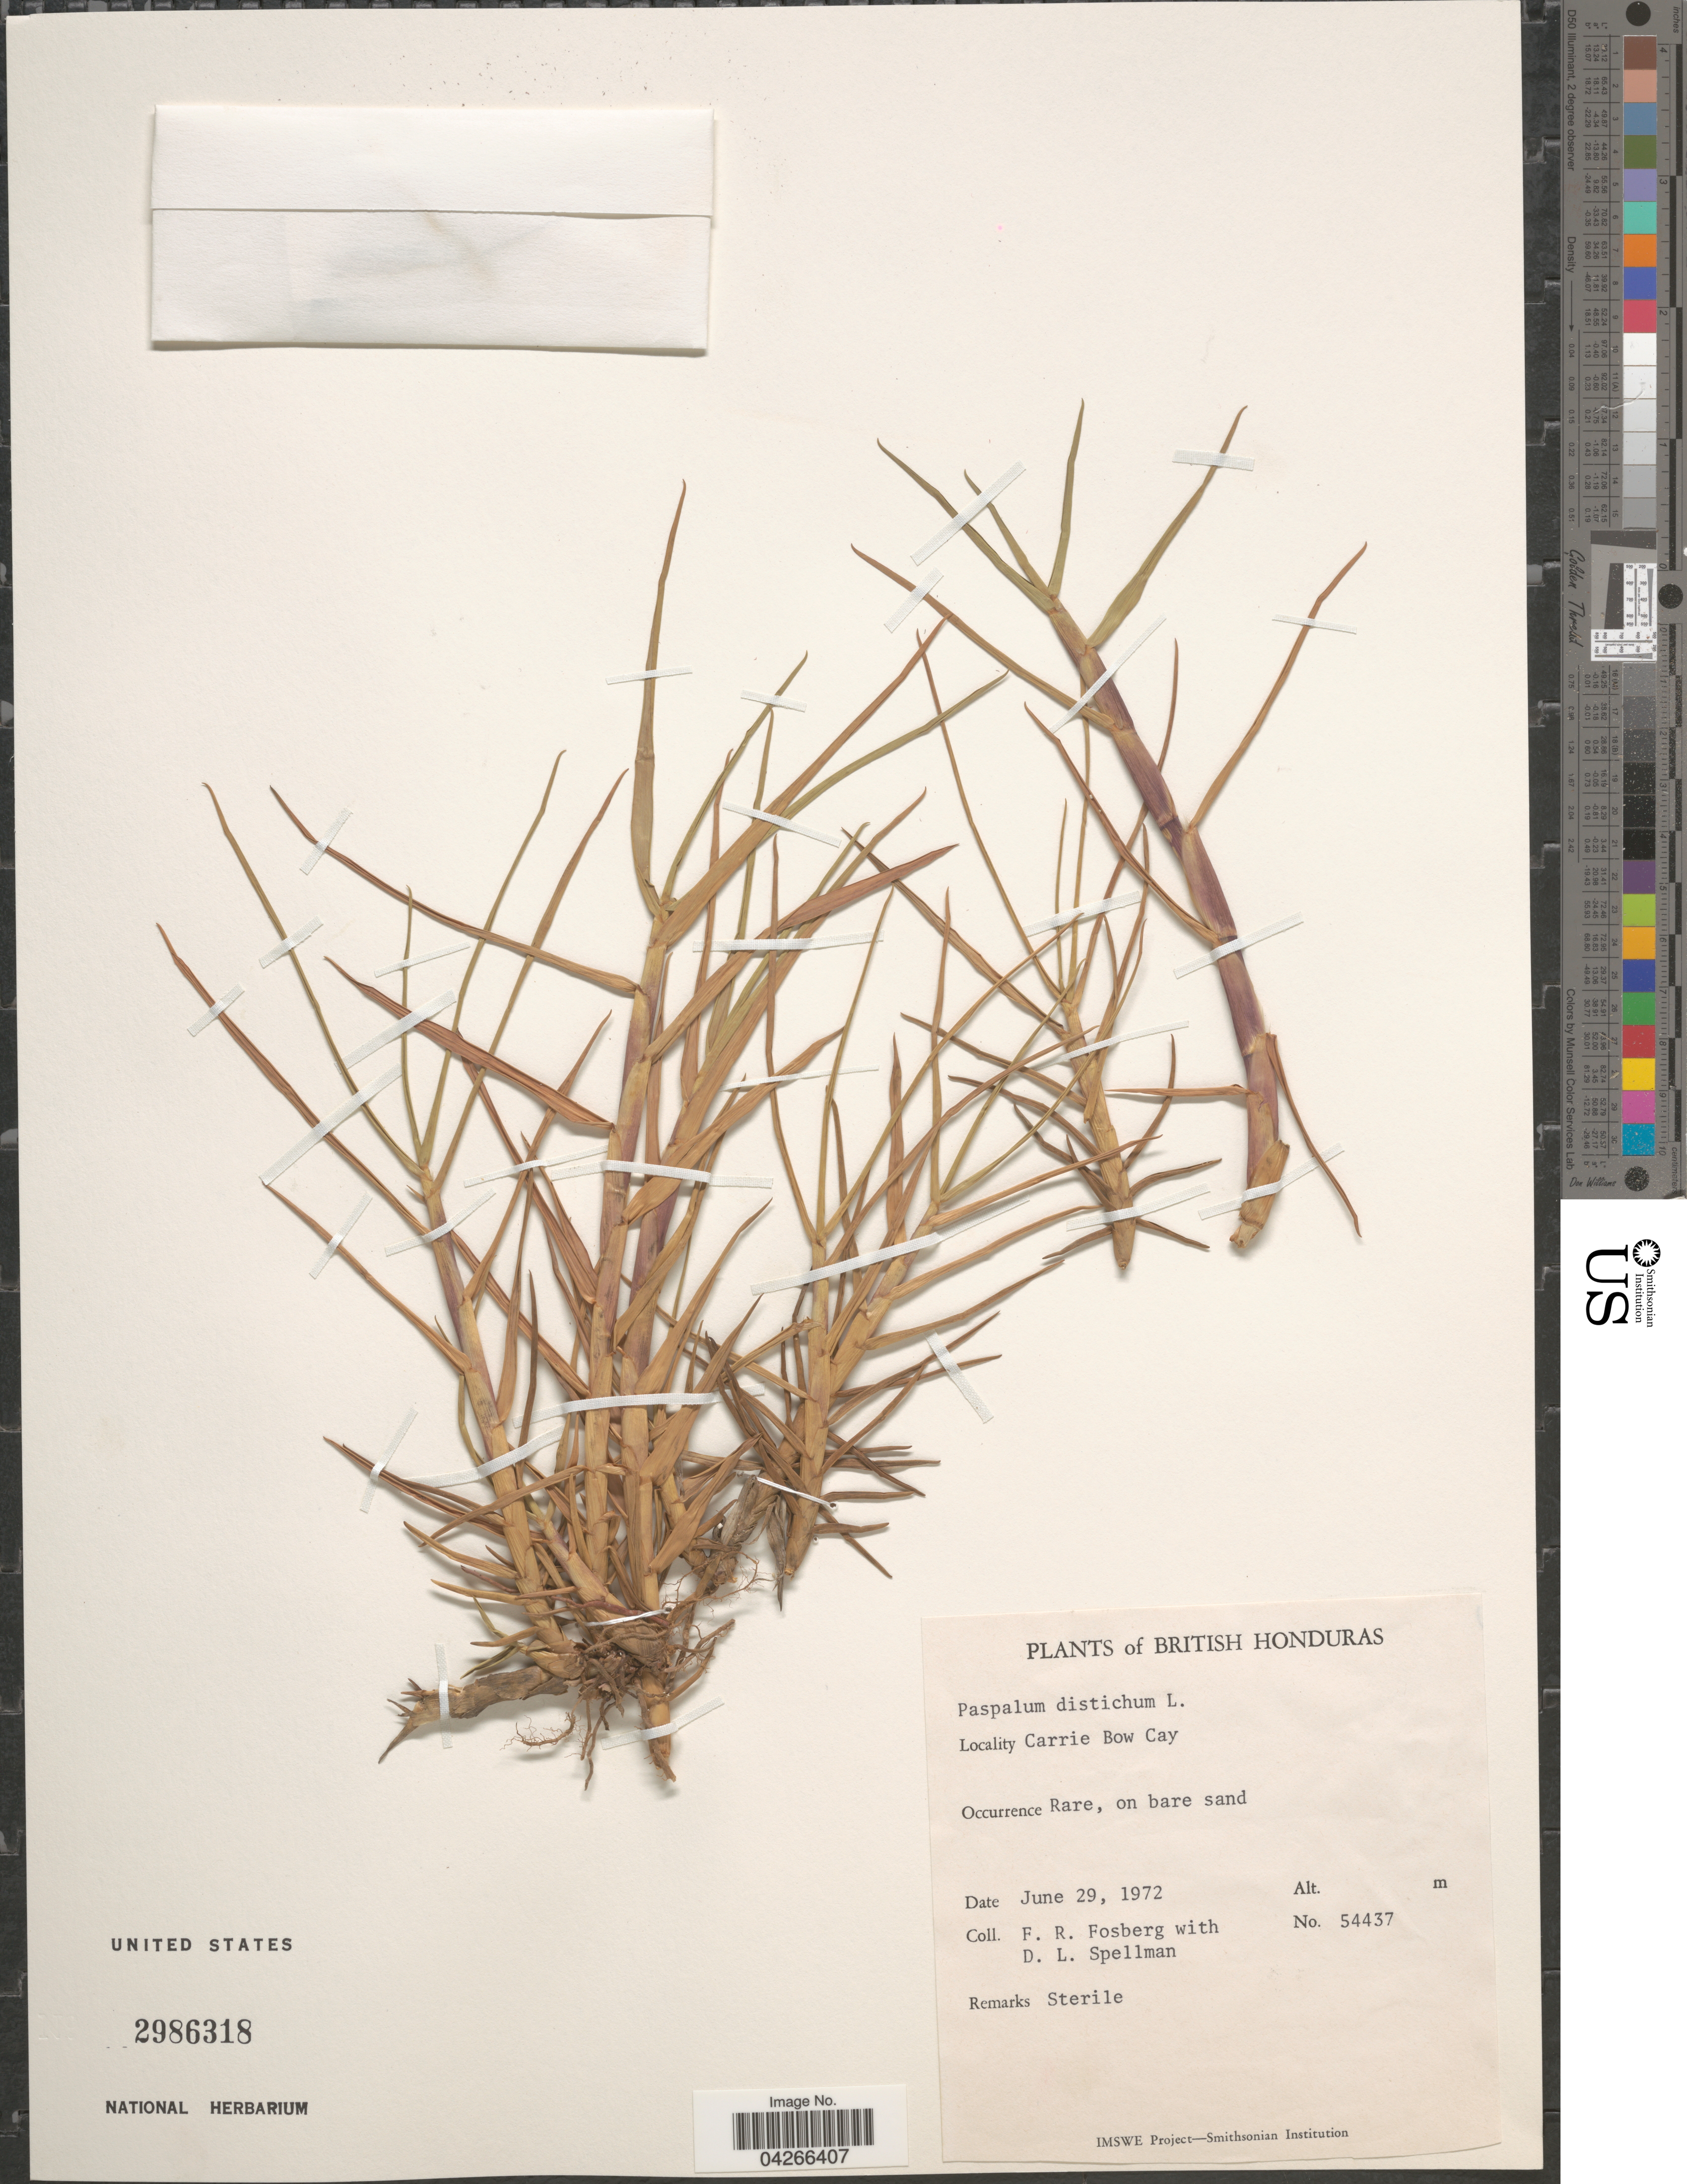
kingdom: Plantae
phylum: Tracheophyta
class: Liliopsida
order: Poales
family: Poaceae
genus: Paspalum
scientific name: Paspalum distichum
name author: L.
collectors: F. R. Fosberg & D. L. Spellman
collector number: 54437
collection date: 1972-06-29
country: Belize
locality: British Honduras. Carrie Bow Cay.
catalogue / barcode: US 2986318